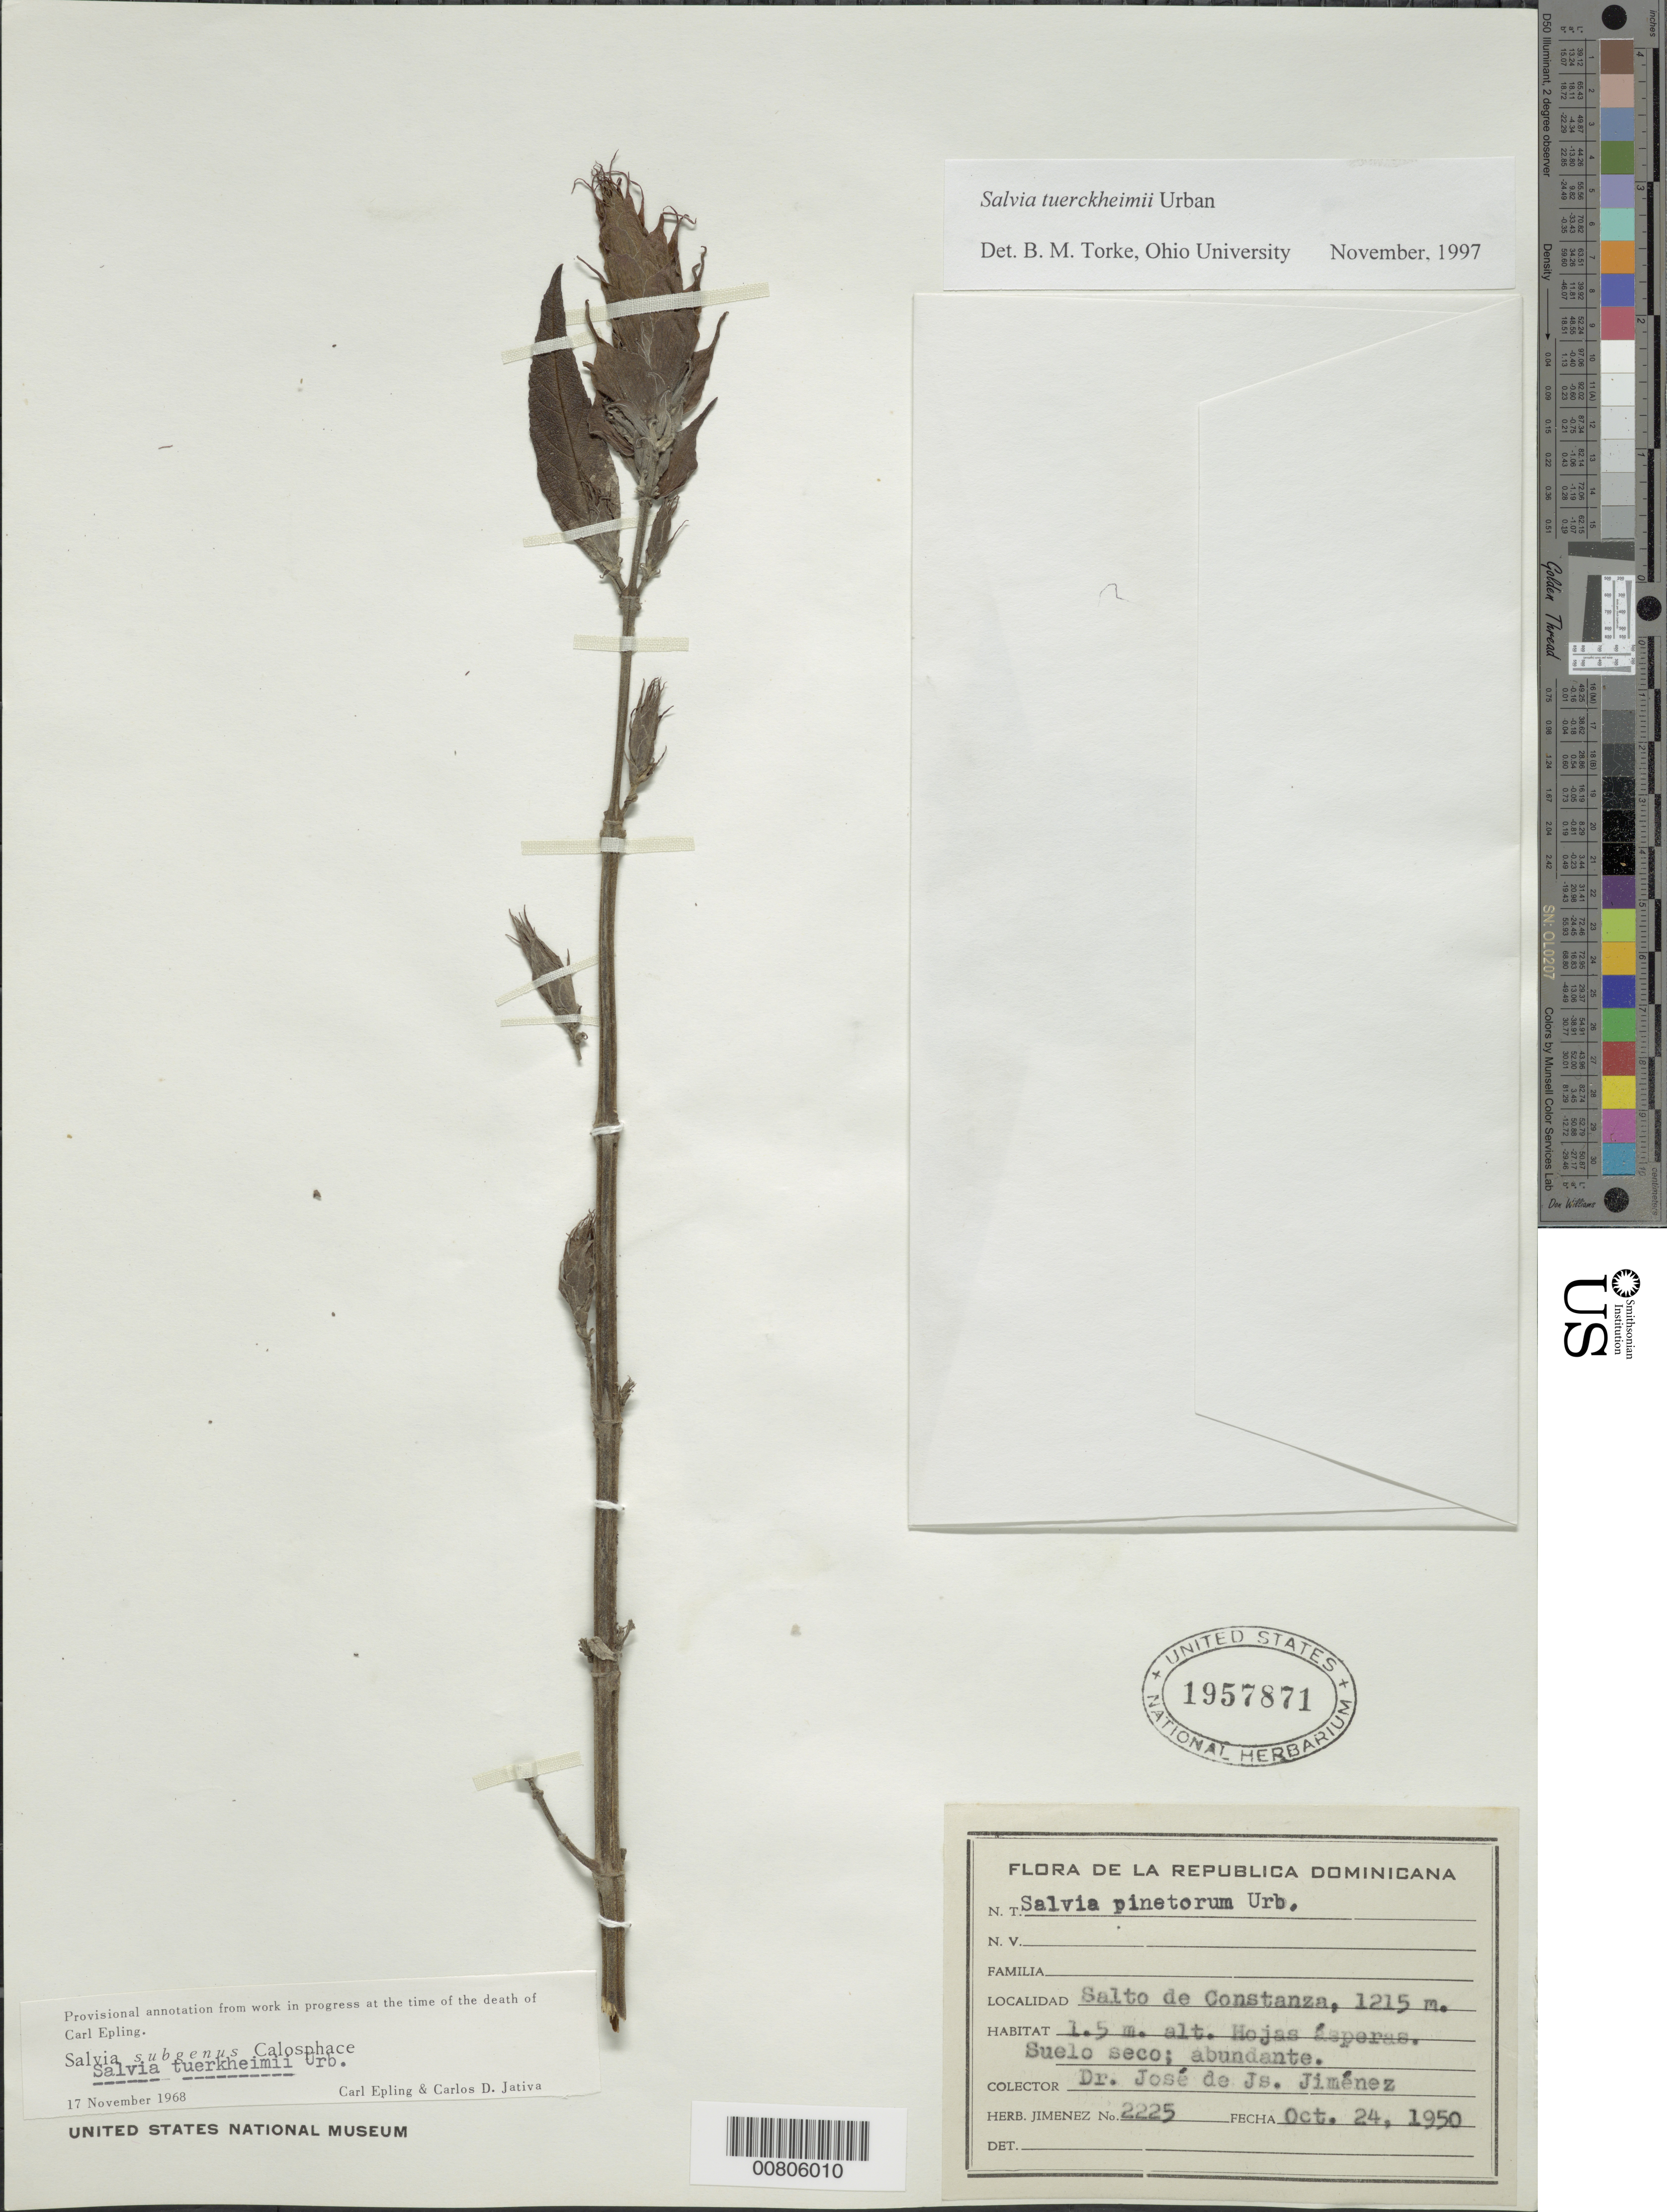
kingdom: Plantae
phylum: Tracheophyta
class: Magnoliopsida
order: Lamiales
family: Lamiaceae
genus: Salvia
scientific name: Salvia tuerckheimii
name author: Urb.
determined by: Torke, B. M., (MO)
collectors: J. J. Jiménez Almonte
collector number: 2225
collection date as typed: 24 Oct 1950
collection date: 1950-10-24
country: Dominican Republic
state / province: La Vega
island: Hispaniola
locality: Salto de Constanza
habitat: Suelo seco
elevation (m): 1215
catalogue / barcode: US 1957871